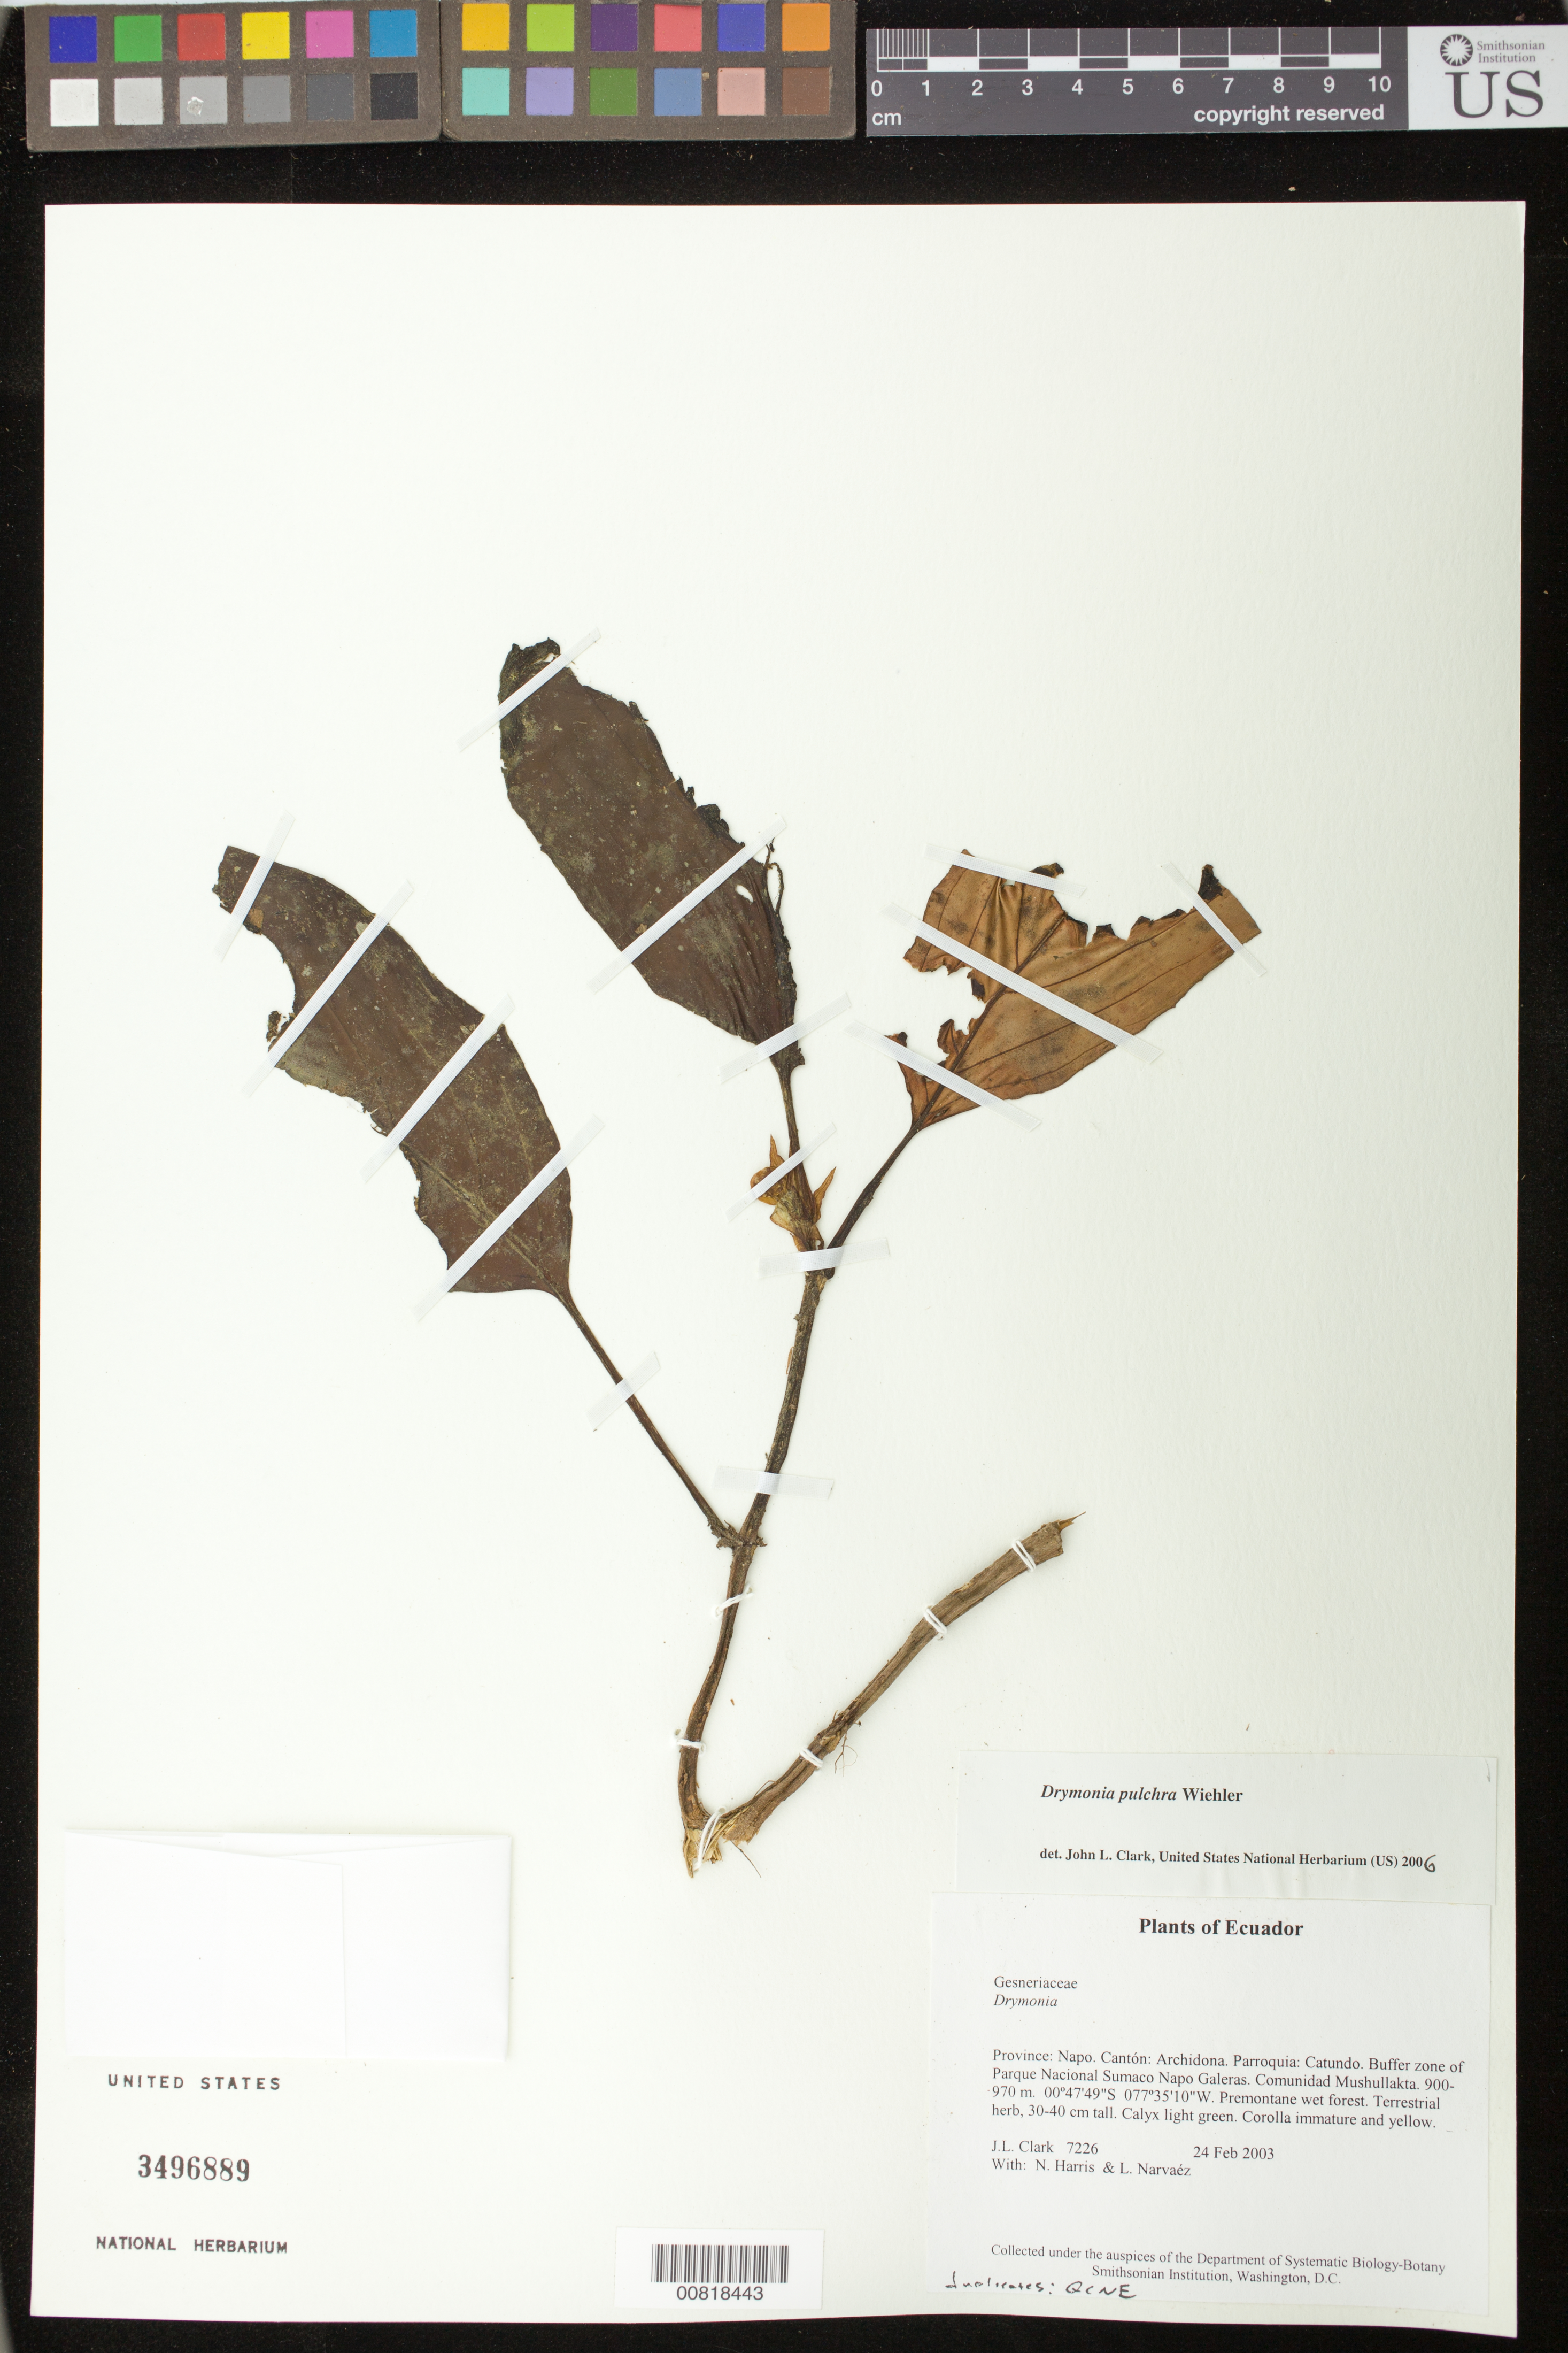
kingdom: Plantae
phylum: Tracheophyta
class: Magnoliopsida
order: Lamiales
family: Gesneriaceae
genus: Drymonia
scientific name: Drymonia pulchra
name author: Wiehler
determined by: Clark, J. L., (SEL), The Marie Selby Botanical Garden (UNITED STATES)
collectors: J. L. Clark, N. Harris & L. Narvaéz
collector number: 7226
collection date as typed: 24 Feb 2003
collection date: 2003-02-24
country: Ecuador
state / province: Napo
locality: Archidona. Parroquia: Catundo. Buffer zone of Parque Nacional Sumaco Napo Galeras. Comunidad Mushullakta.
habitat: Premontane wet forest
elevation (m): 900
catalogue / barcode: US 3496889